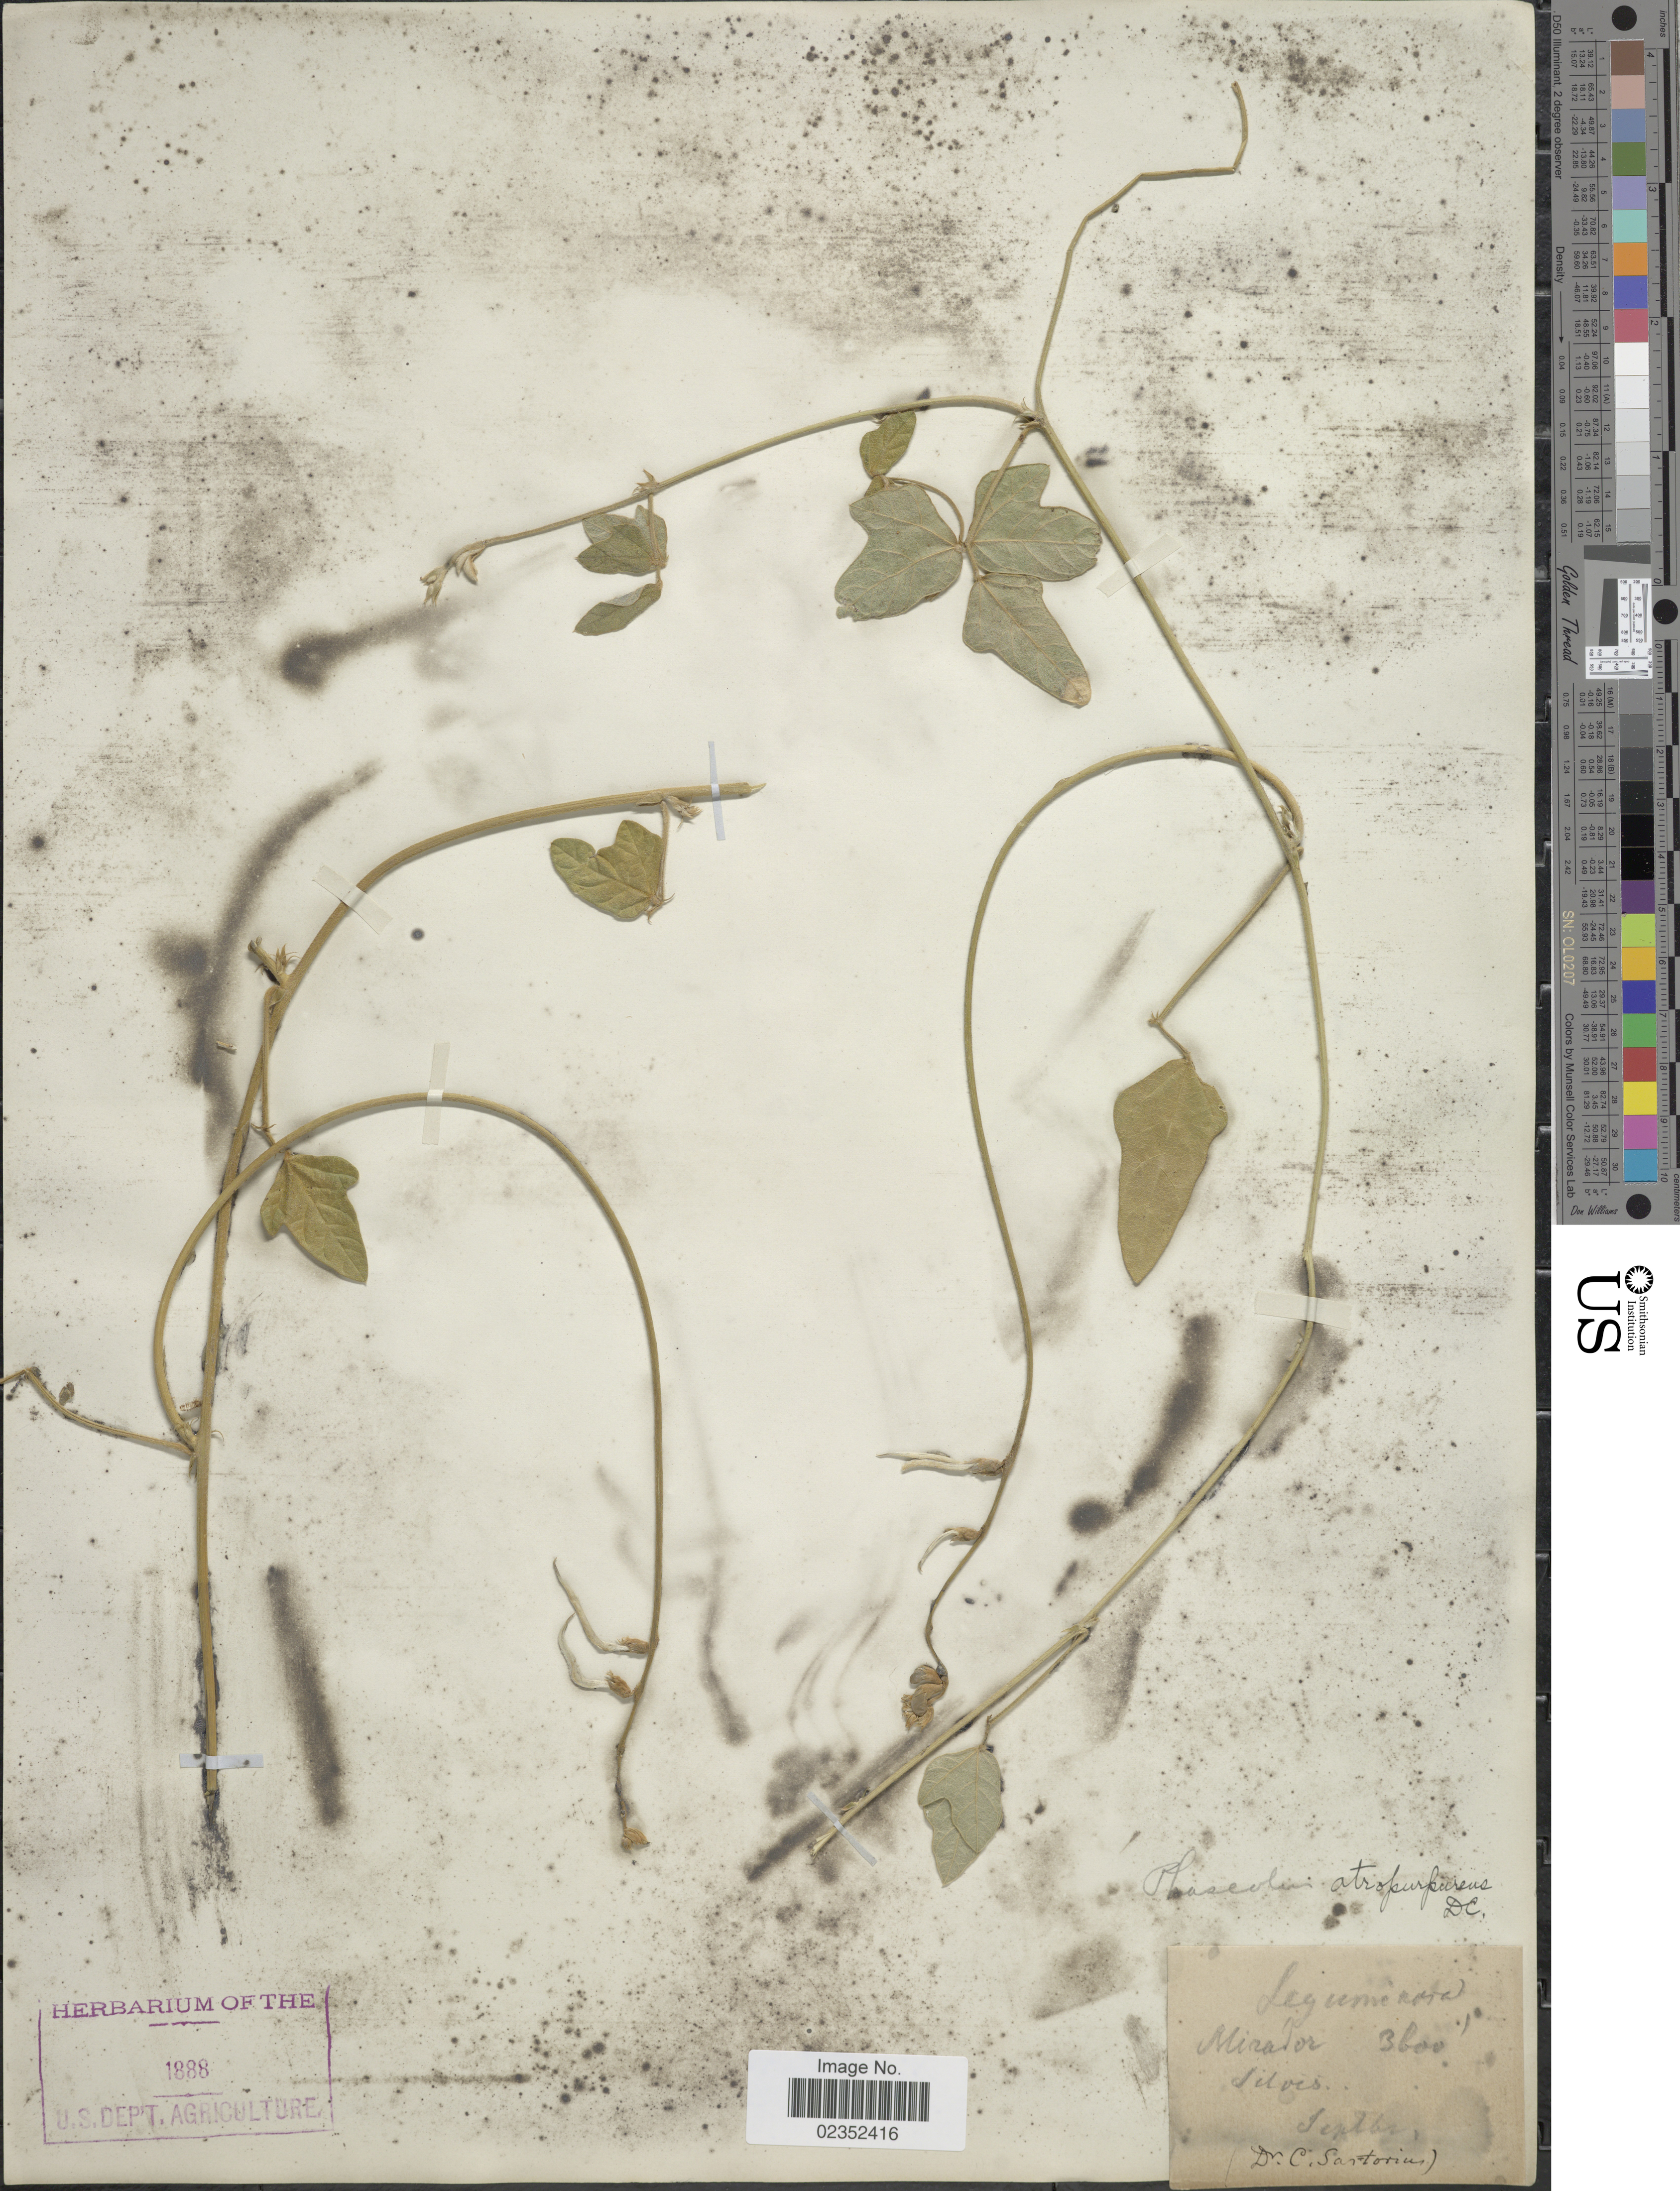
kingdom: Plantae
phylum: Tracheophyta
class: Magnoliopsida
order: Fabales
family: Fabaceae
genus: Macroptilium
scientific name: Macroptilium atropurpureum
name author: (DC.) Urb.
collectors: C. Sartorius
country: Mexico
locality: Mirador Silvis.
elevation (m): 1097